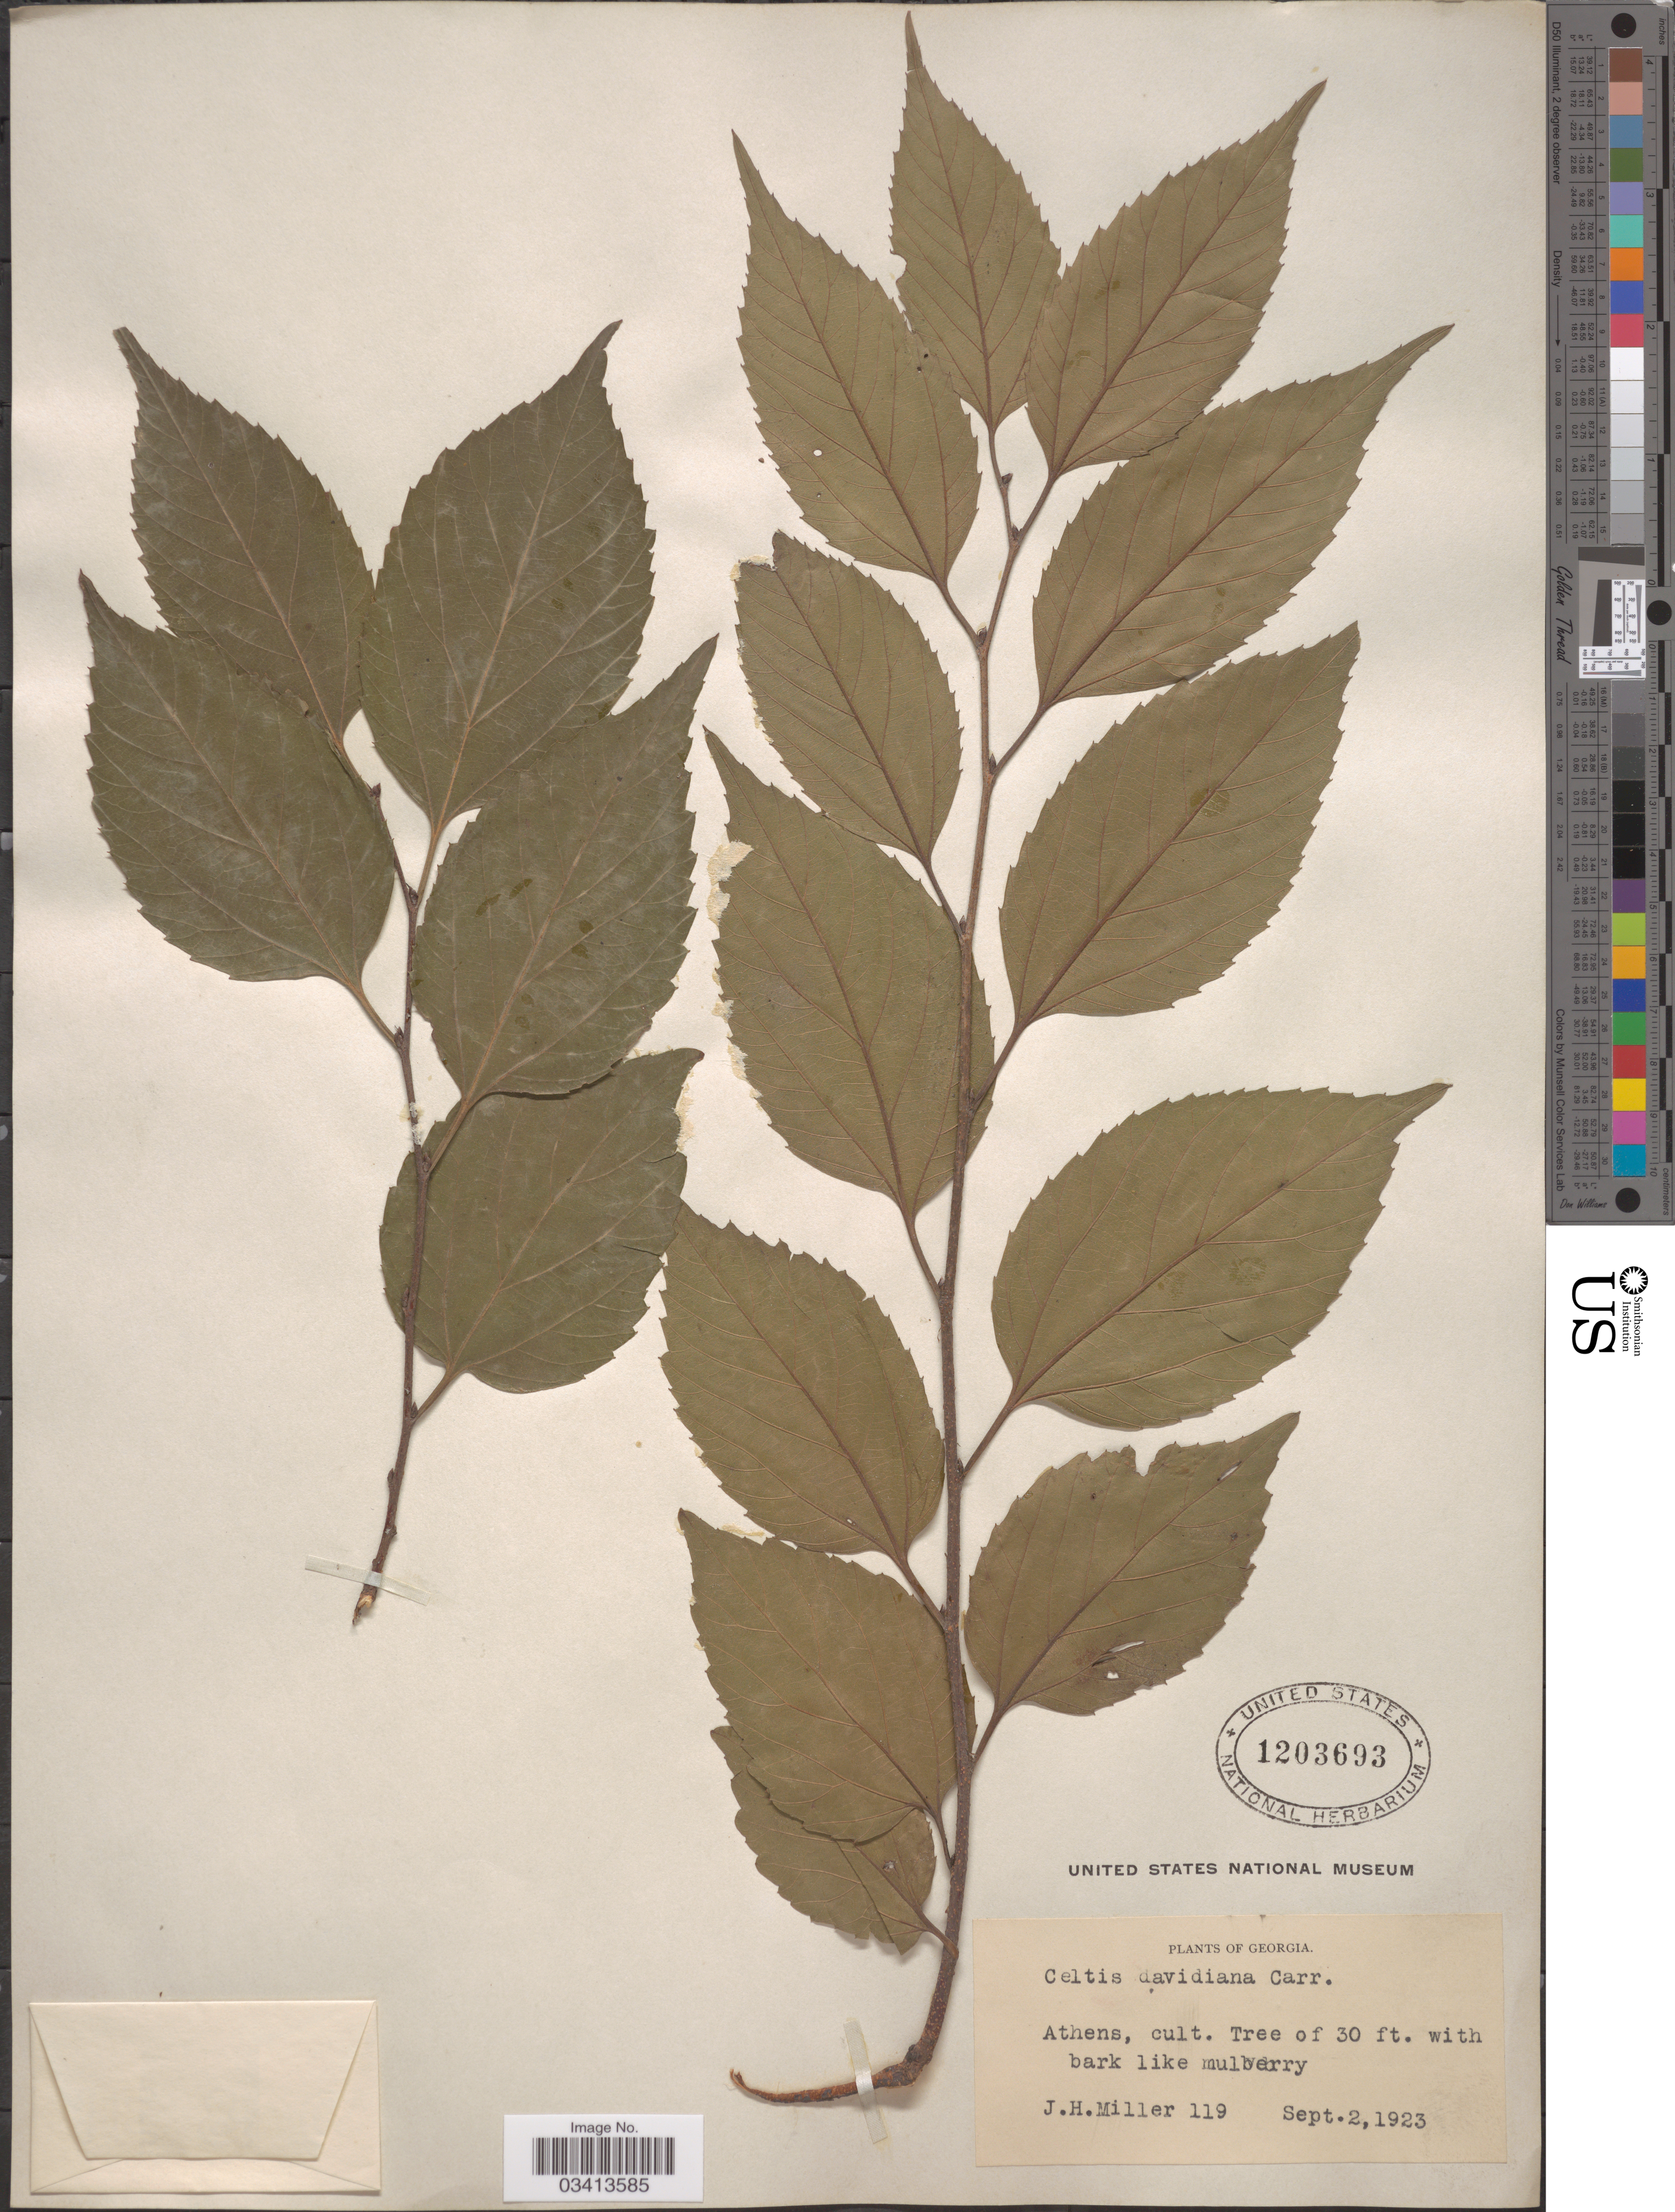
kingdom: Plantae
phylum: Tracheophyta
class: Magnoliopsida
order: Rosales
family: Cannabaceae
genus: Celtis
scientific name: Celtis davidiana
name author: Carrière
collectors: J. H. Miller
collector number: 119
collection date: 1923-09-02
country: United States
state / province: Georgia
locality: Athens.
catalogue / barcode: US 1203693